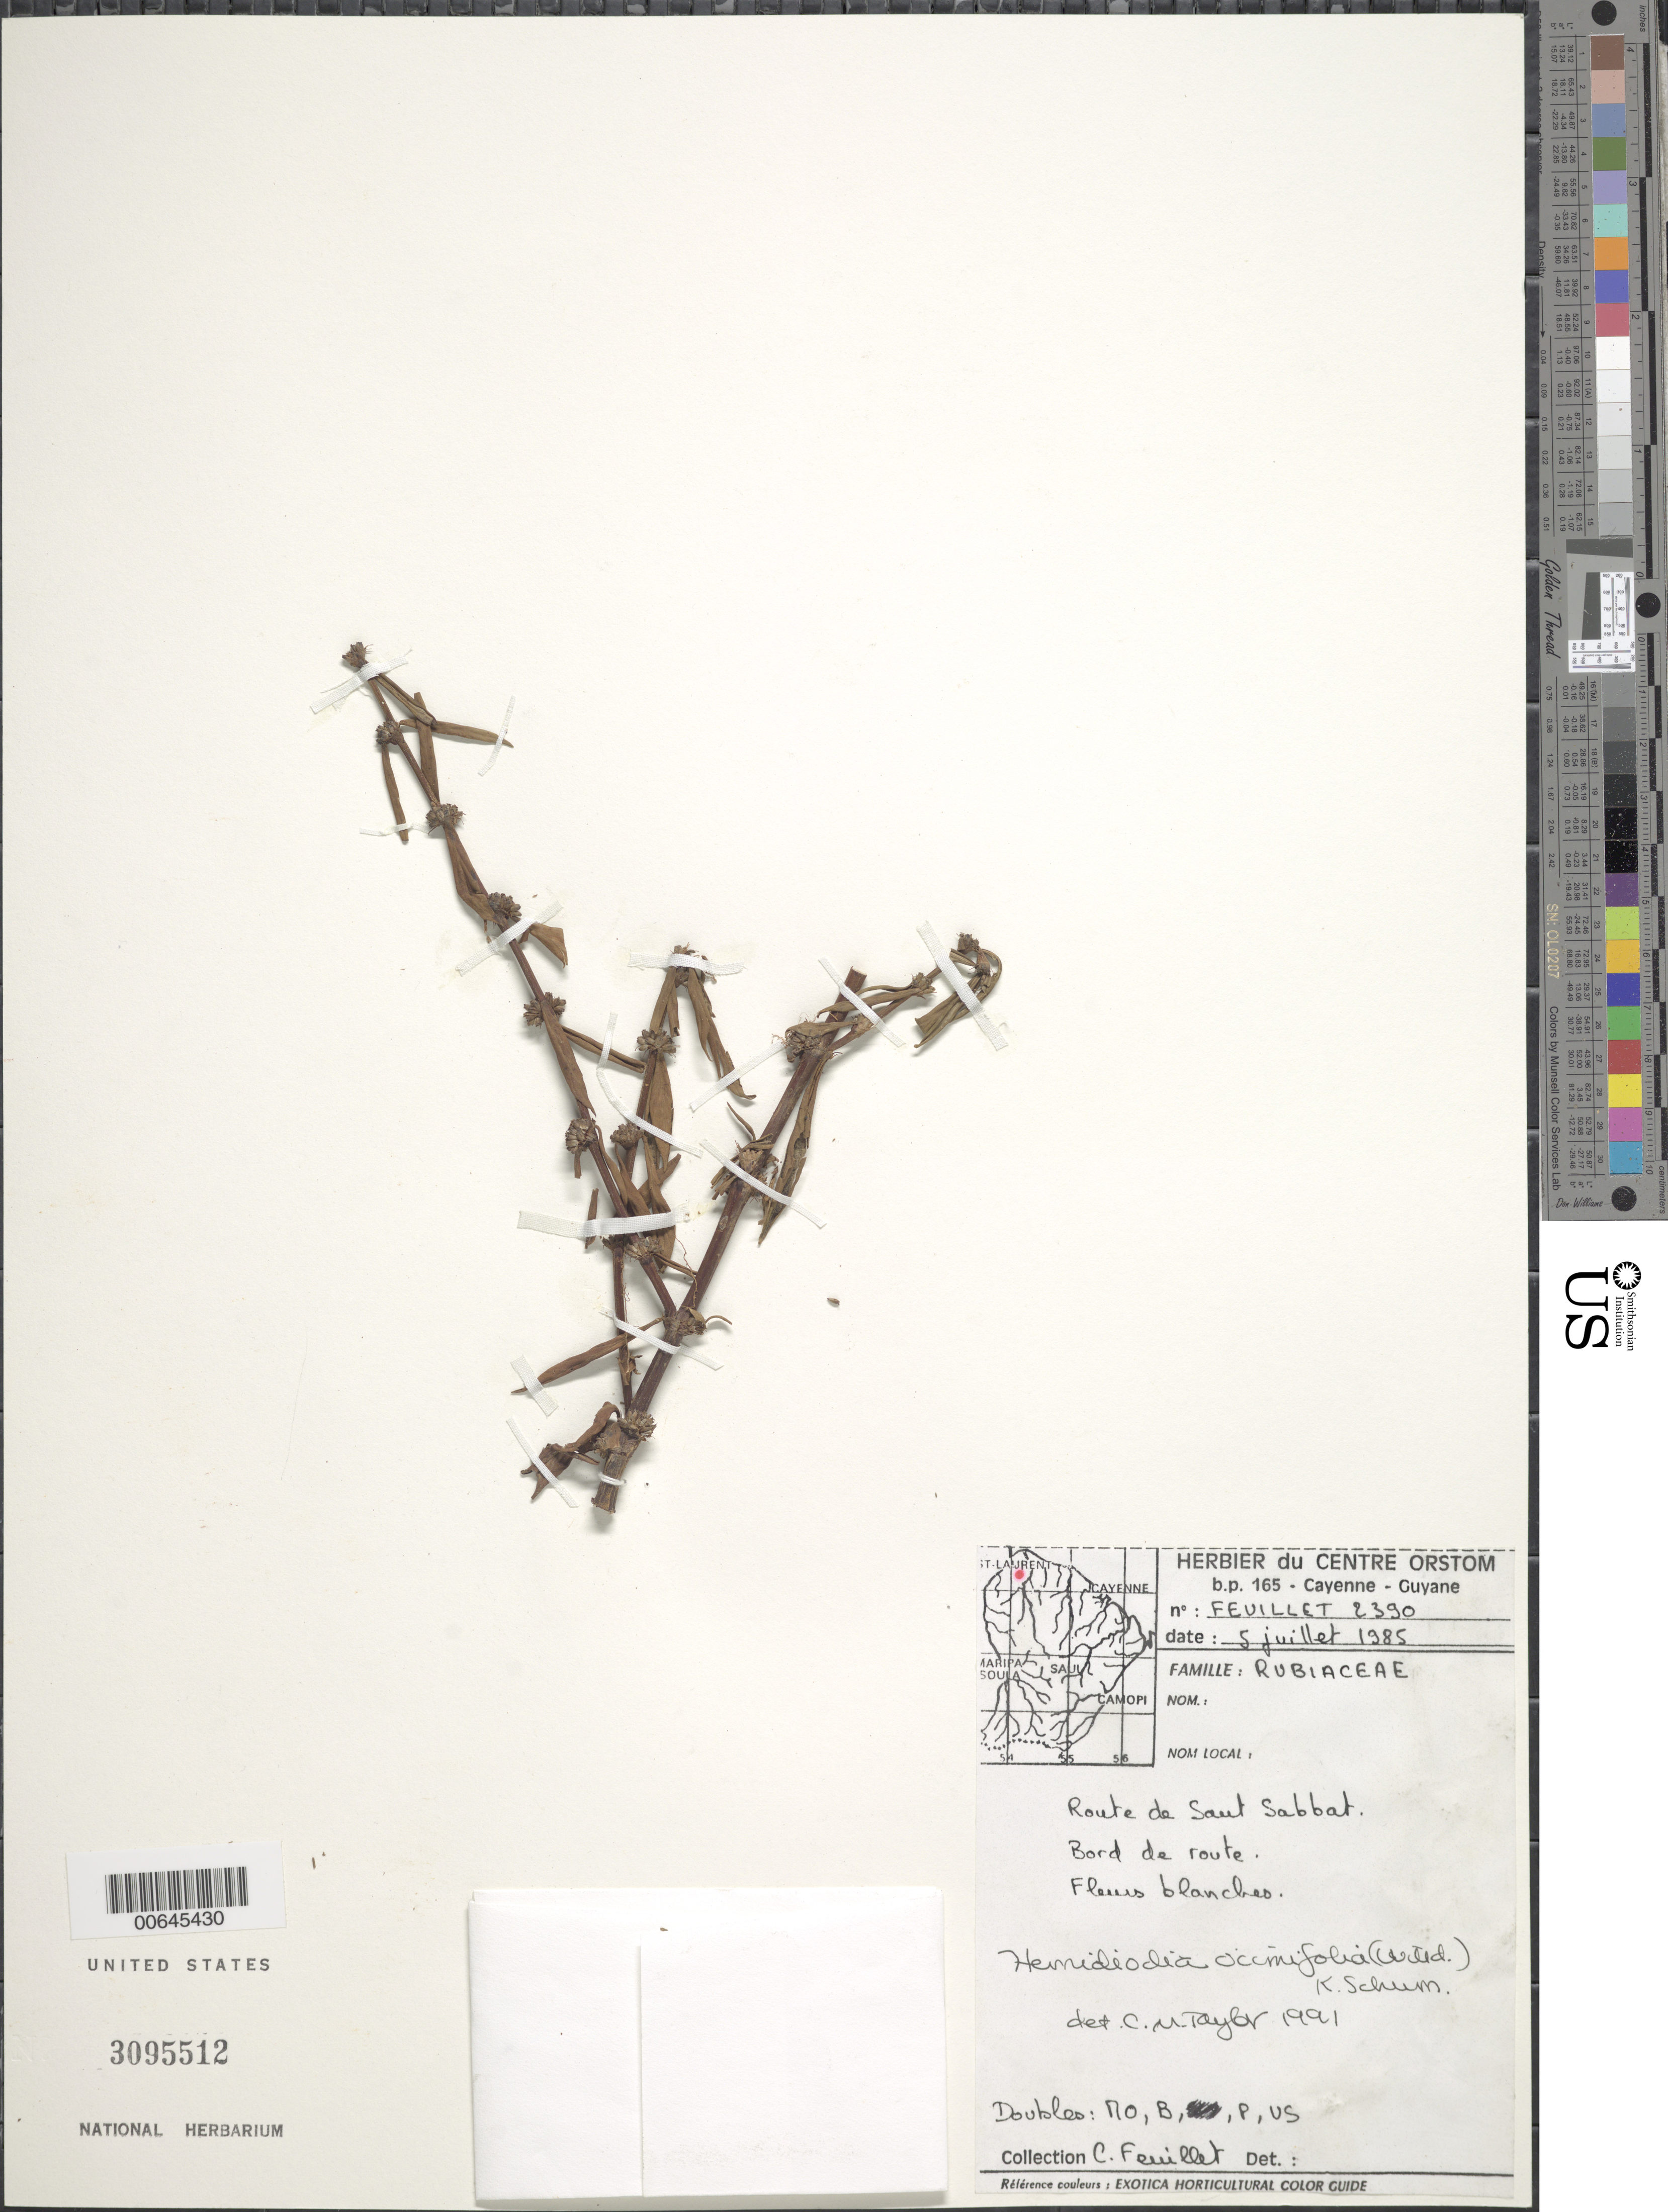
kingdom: Plantae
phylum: Tracheophyta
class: Magnoliopsida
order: Gentianales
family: Rubiaceae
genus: Hemidiodia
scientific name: Hemidiodia ocymifolia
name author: (Willd. ex Roem. & Schult.) K. Schum.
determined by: Taylor, Charlotte M.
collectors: C. Feuillet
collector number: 2390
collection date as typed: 5-Jul-85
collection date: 1985-07-05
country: French Guiana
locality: Route de Saut Sabbat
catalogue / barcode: US 3095512